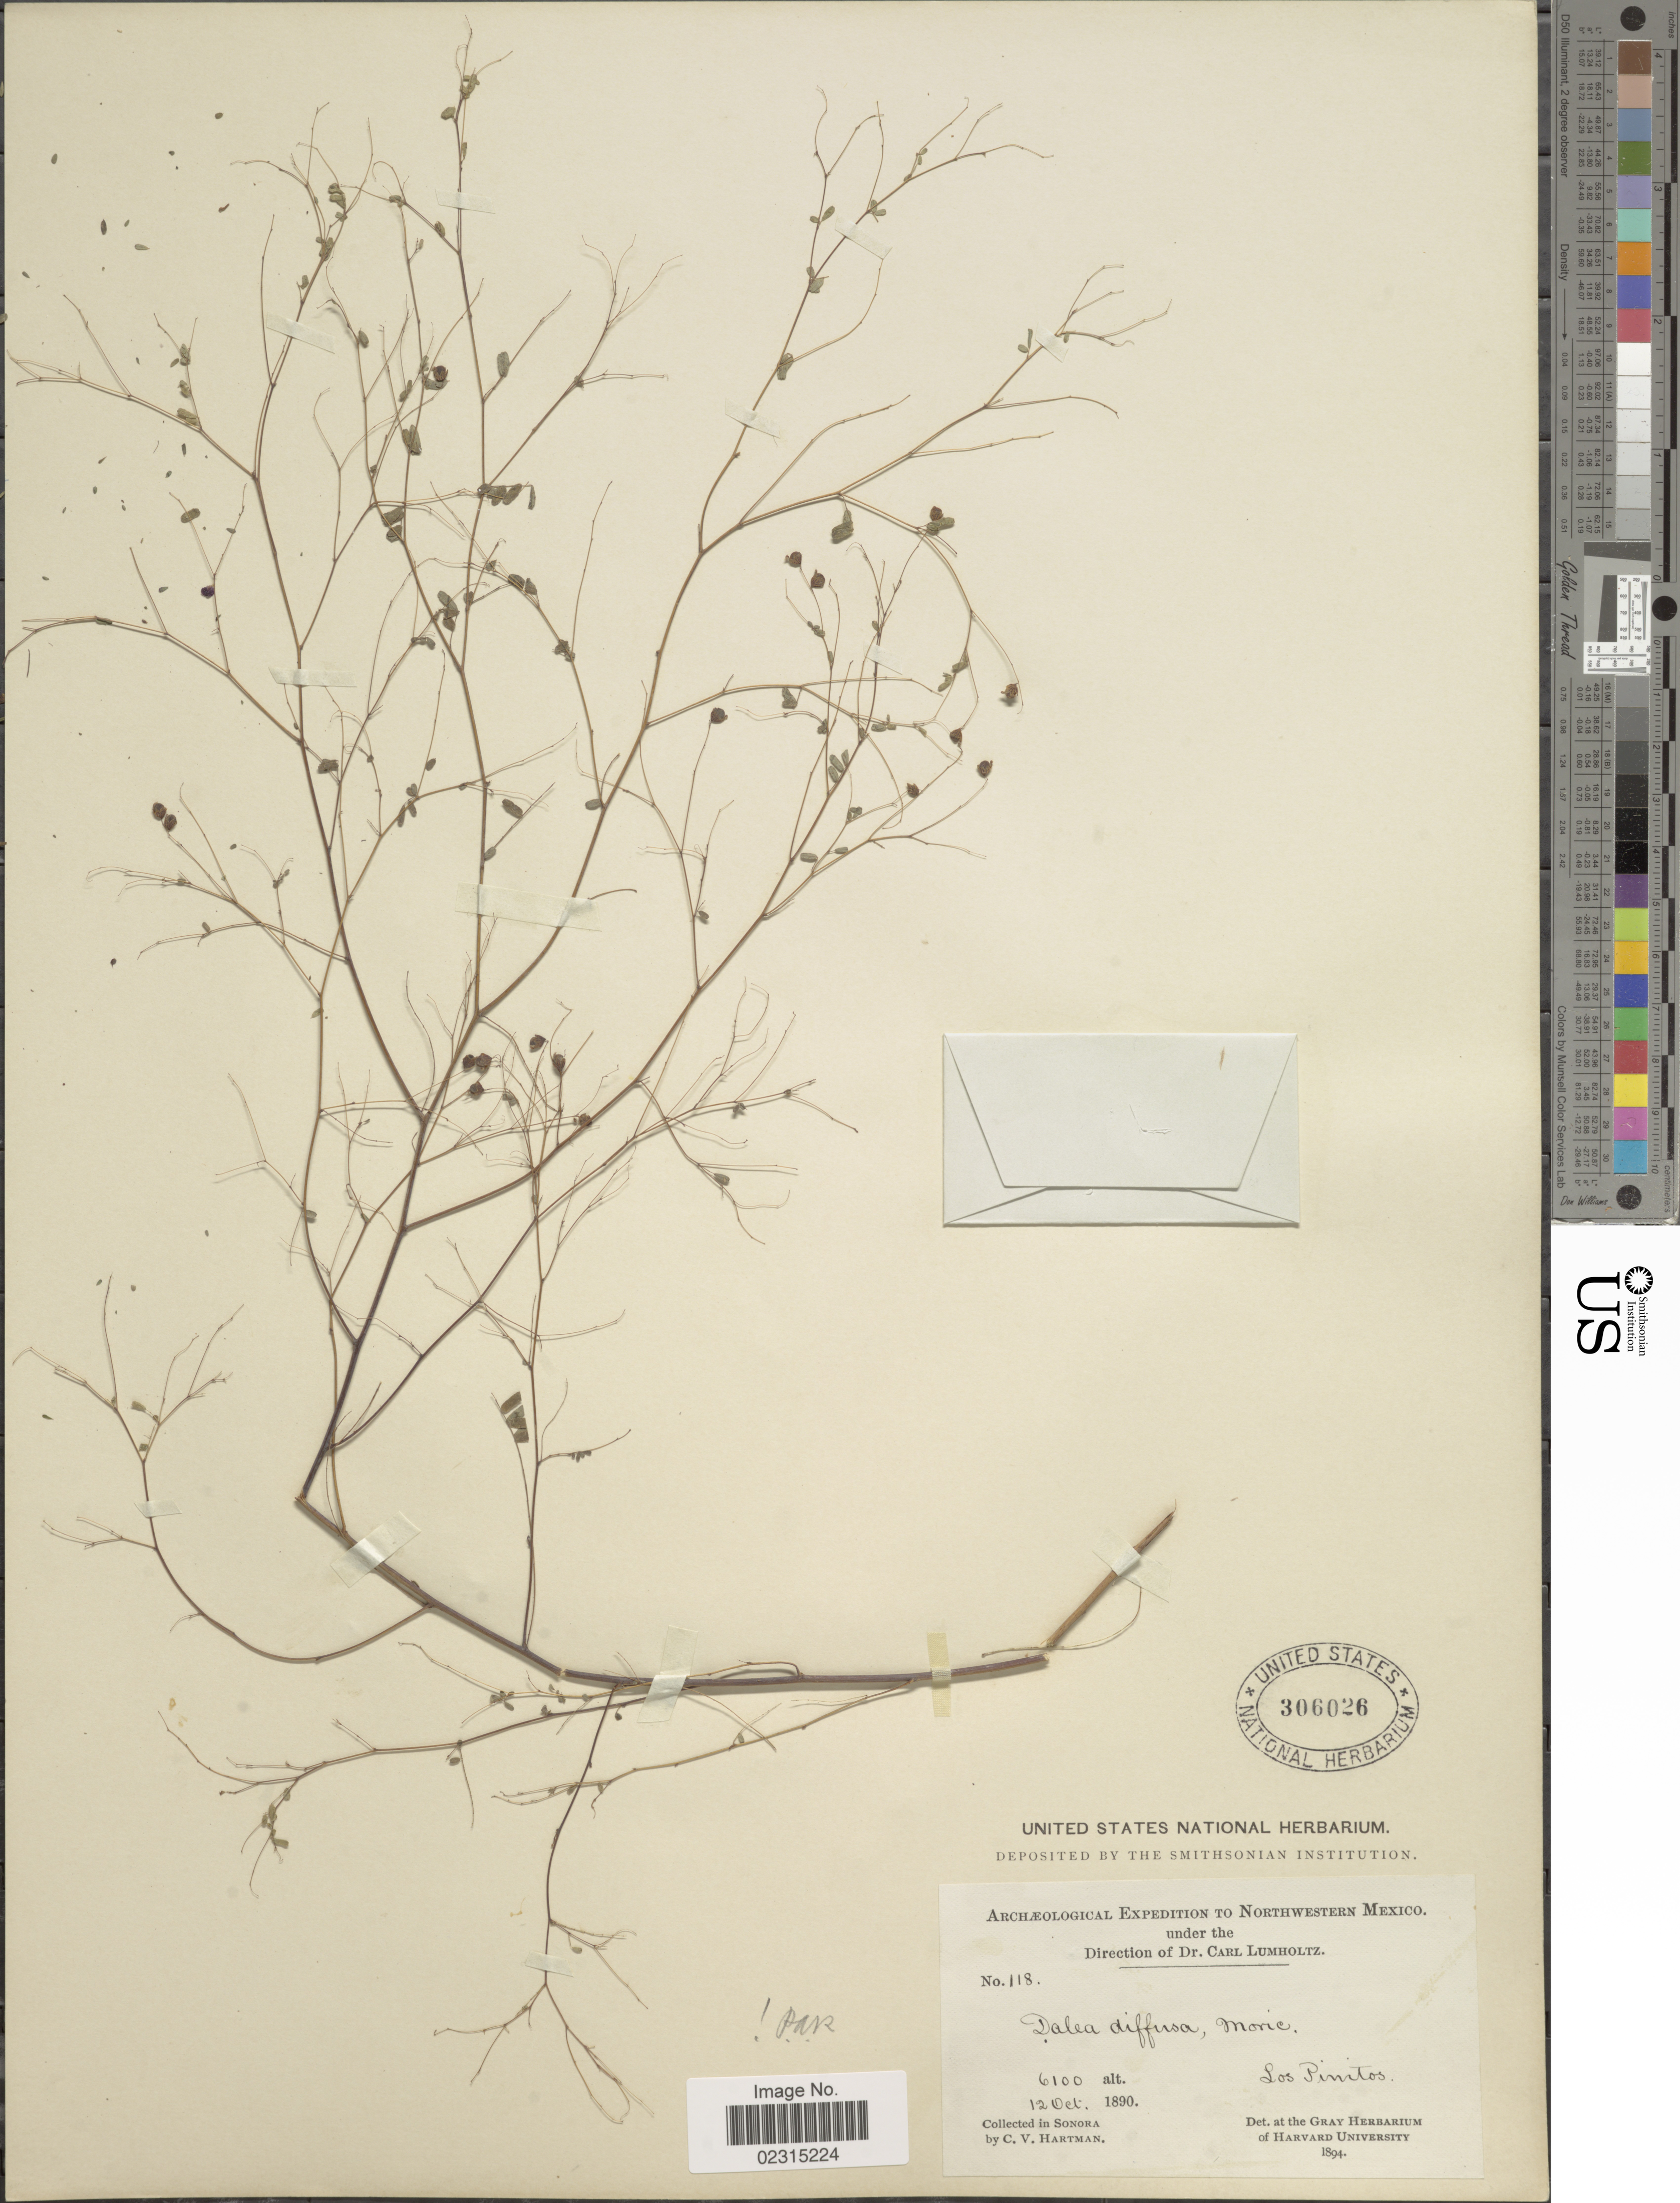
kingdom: Plantae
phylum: Tracheophyta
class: Magnoliopsida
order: Fabales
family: Fabaceae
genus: Marina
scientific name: Marina diffusa var. diffusa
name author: (Moric.) Barneby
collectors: C. V. Hartman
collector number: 118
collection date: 1890-10-12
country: Mexico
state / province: Sonora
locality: Northwestern Mexico, Los Pinitos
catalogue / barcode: US 306026